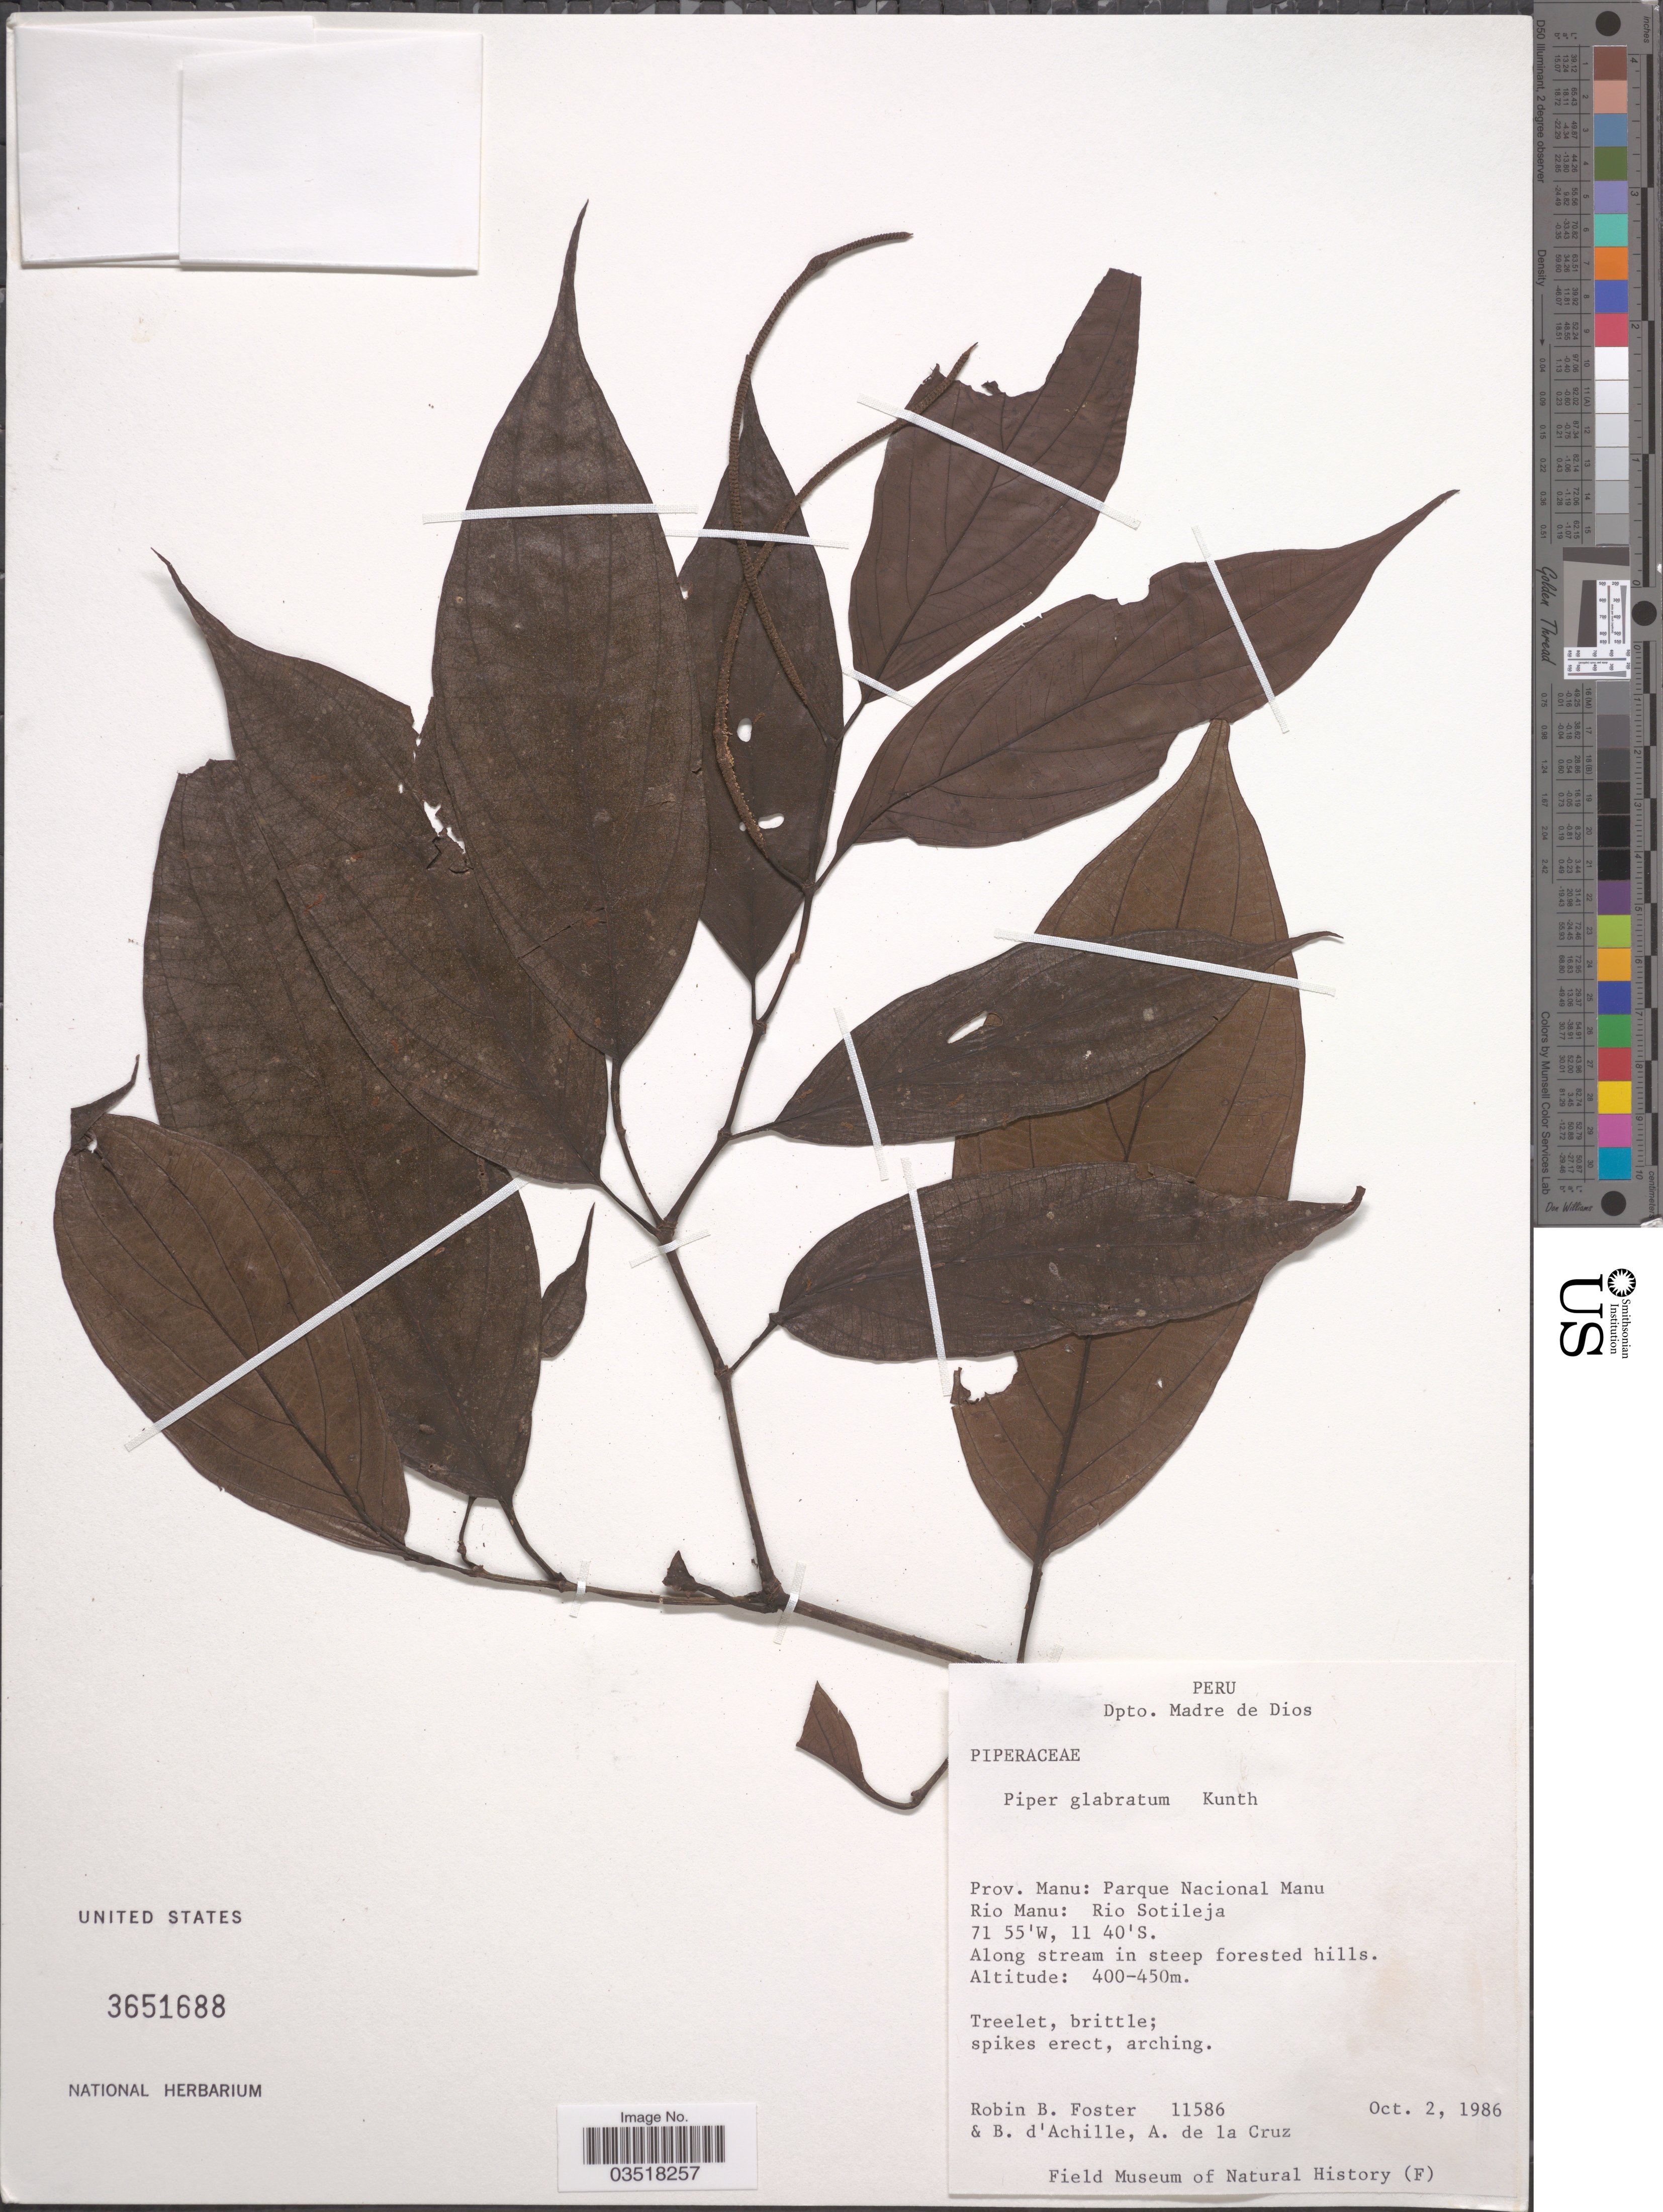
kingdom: Plantae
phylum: Tracheophyta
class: Magnoliopsida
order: Piperales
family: Piperaceae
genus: Piper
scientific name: Piper glabratum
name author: Kunth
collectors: R. B. Foster, B. d'Achille & A. de la Cruz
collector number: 11586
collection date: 1986-10-02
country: Peru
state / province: Madre de Dios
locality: Dpto. Madre de Dios. Prov. Manu: Parque Nacional Manu. Rio Manu: Rio Sotileja.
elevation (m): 400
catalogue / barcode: US 3651688